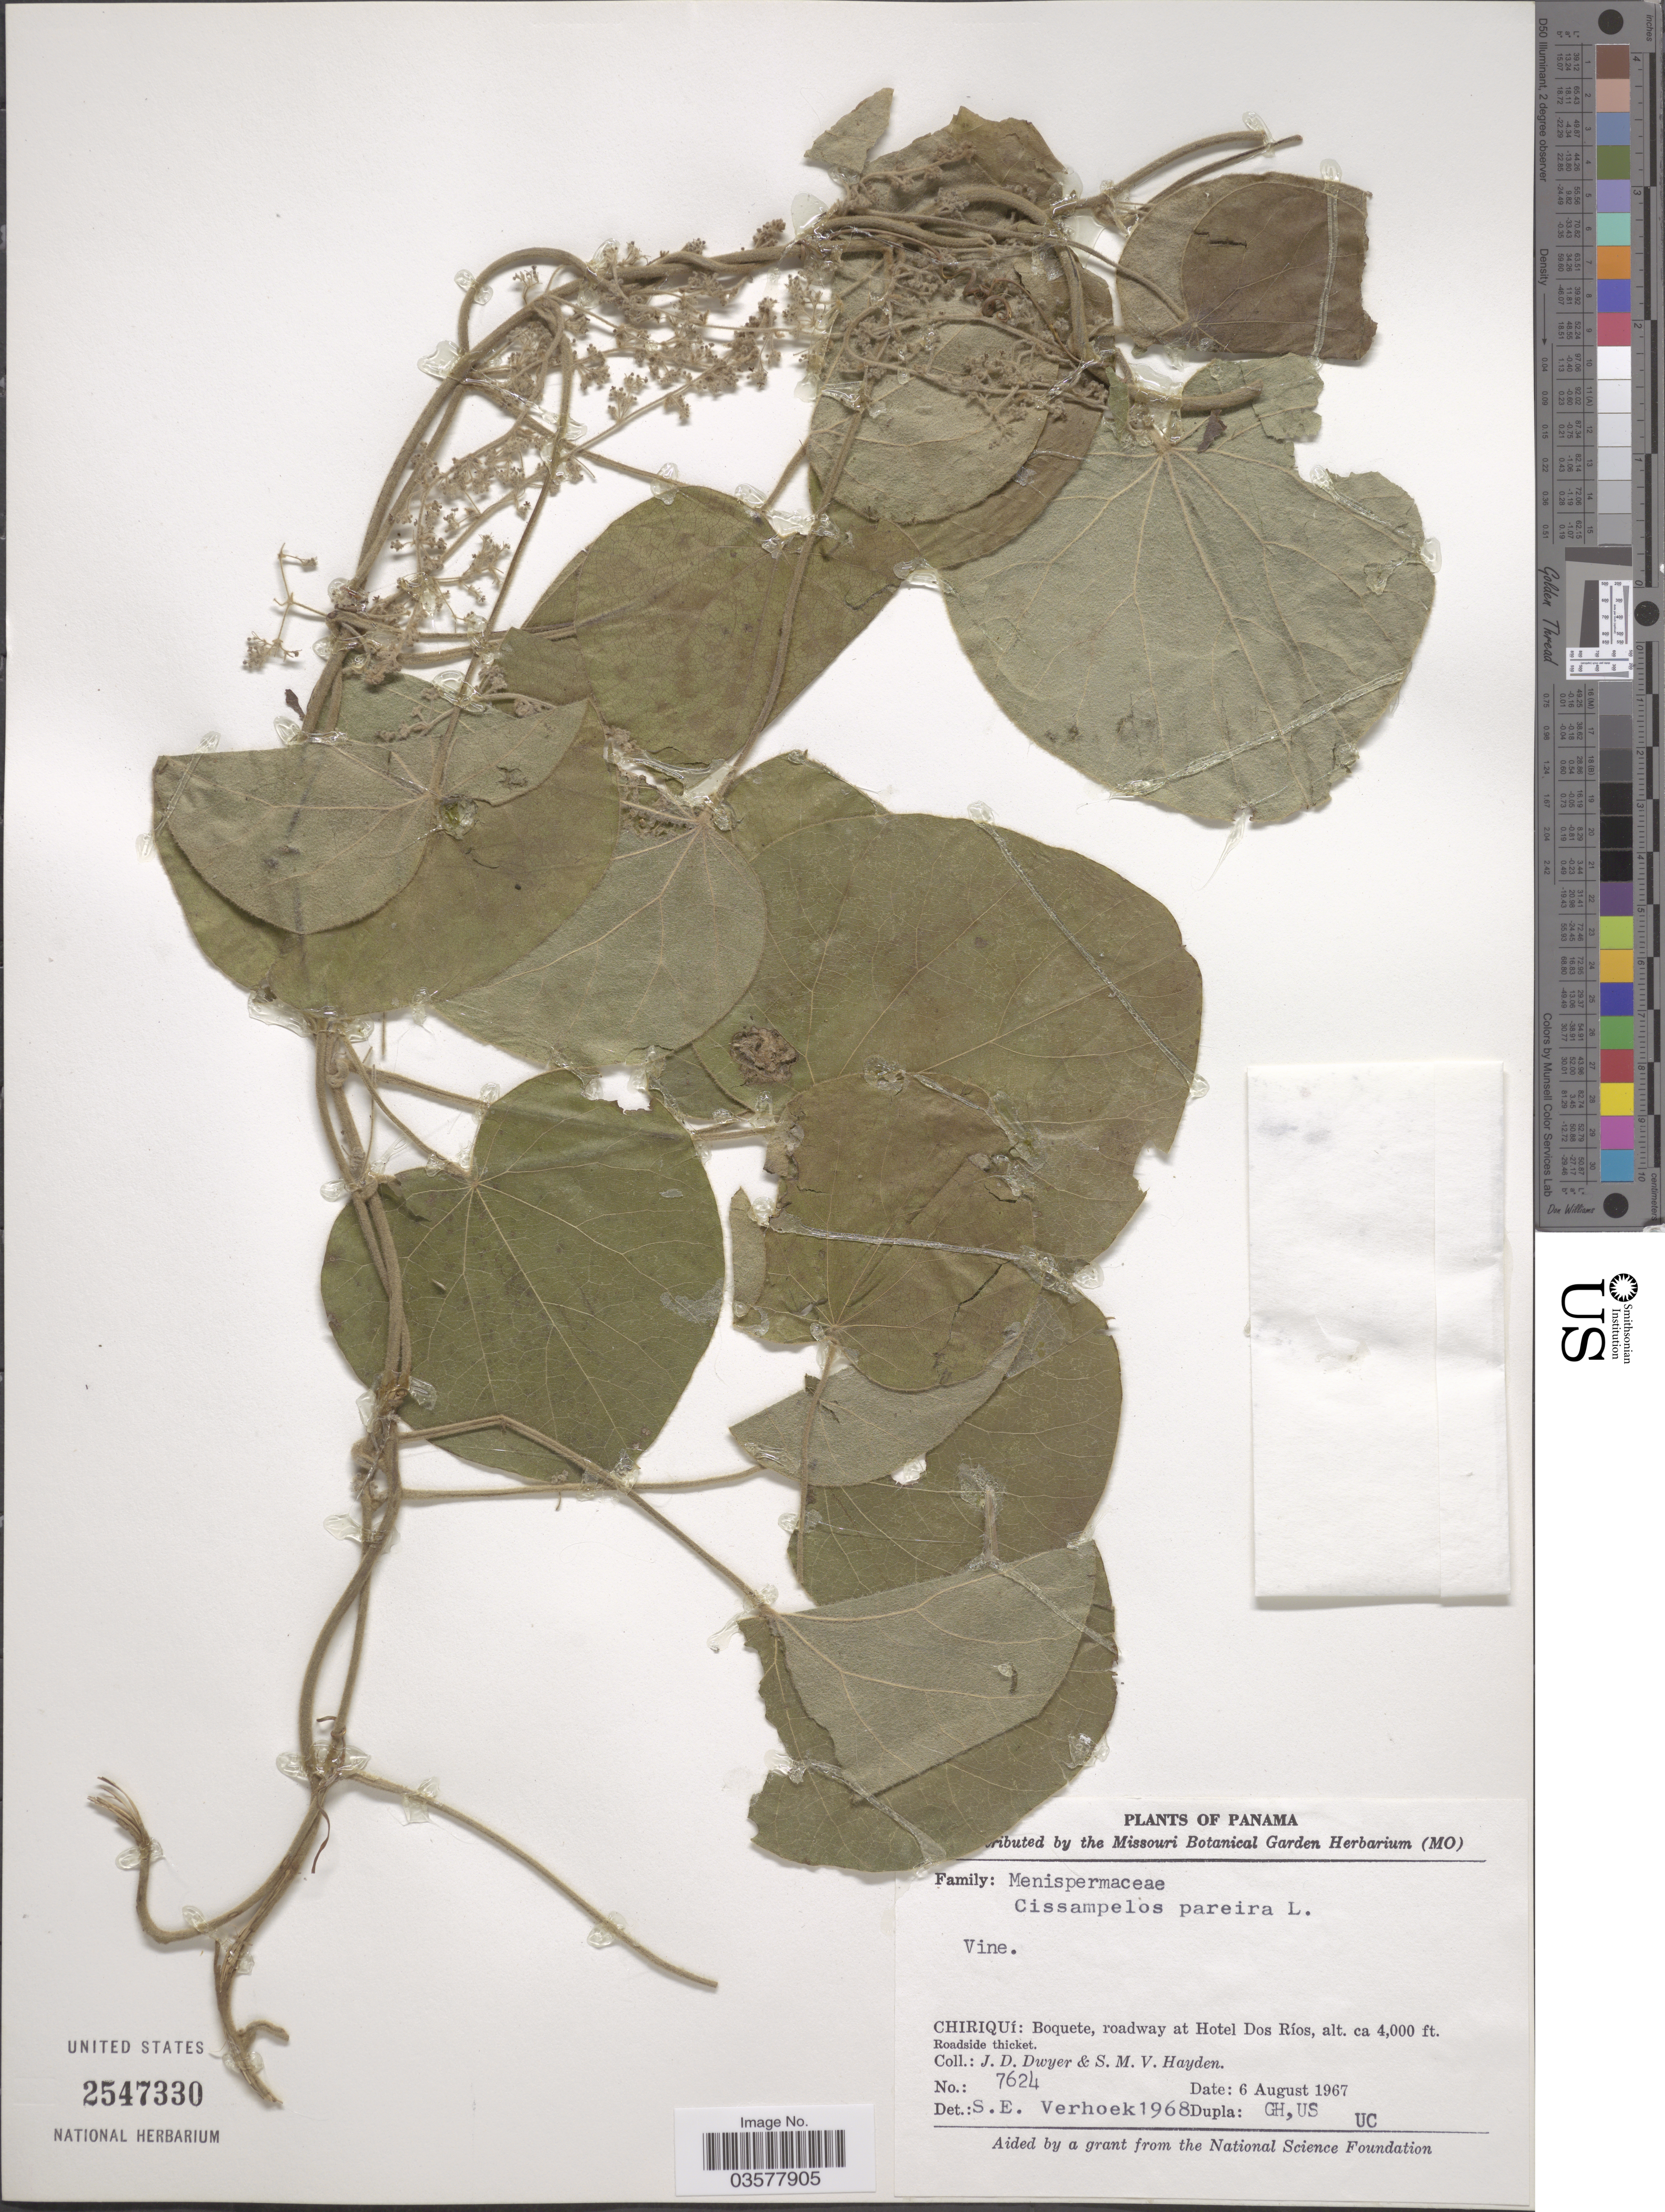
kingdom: Plantae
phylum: Tracheophyta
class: Magnoliopsida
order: Ranunculales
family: Menispermaceae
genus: Cissampelos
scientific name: Cissampelos pareira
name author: L.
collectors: J. D. Dwyer & S. M. Hayden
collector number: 7624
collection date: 1967-08-06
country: Panama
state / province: Chiriqui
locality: Boquete, roadway at Hotel Dos Ríos.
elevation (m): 1219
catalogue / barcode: US 2547330